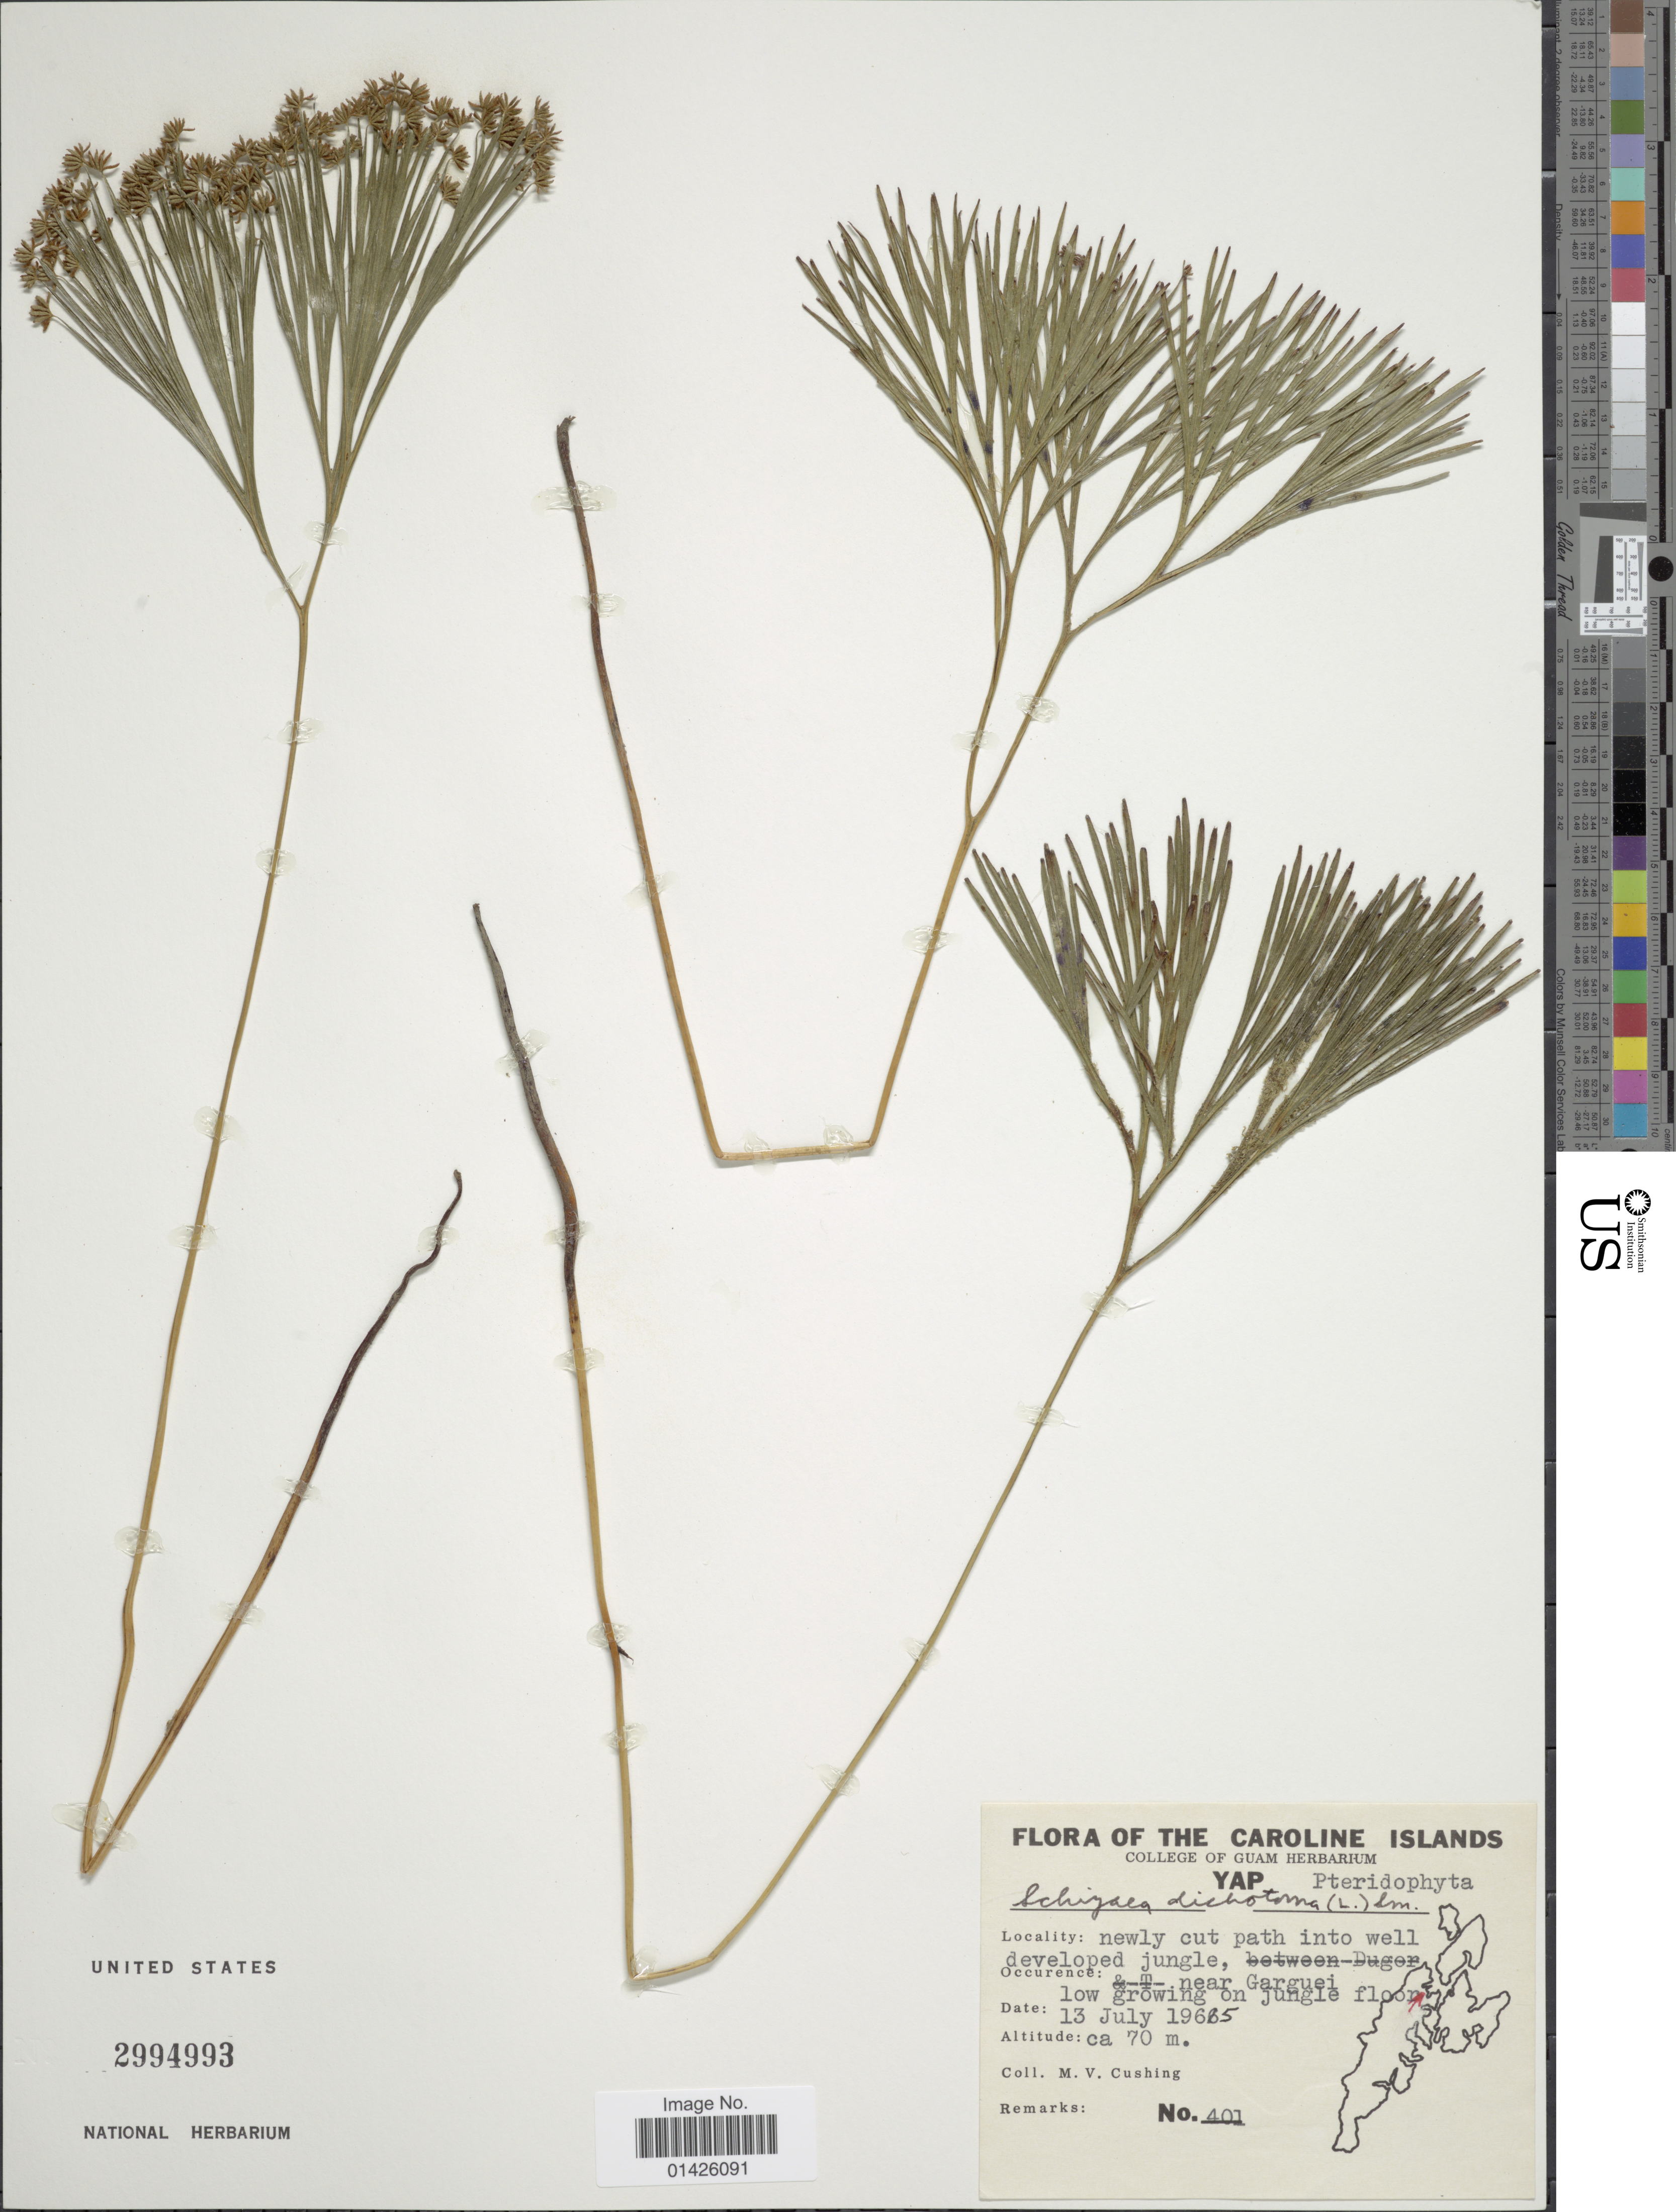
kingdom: Plantae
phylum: Tracheophyta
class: Polypodiopsida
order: Schizaeales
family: Schizaeaceae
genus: Schizaea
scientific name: Schizaea dichotoma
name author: (L.) J. Sm.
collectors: M. V. Cushing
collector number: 401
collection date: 1965-07-13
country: Micronesia, Federated States of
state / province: Yap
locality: The Caroline Islands, Yap Islands, near Garguei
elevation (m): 70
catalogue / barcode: US 2994993